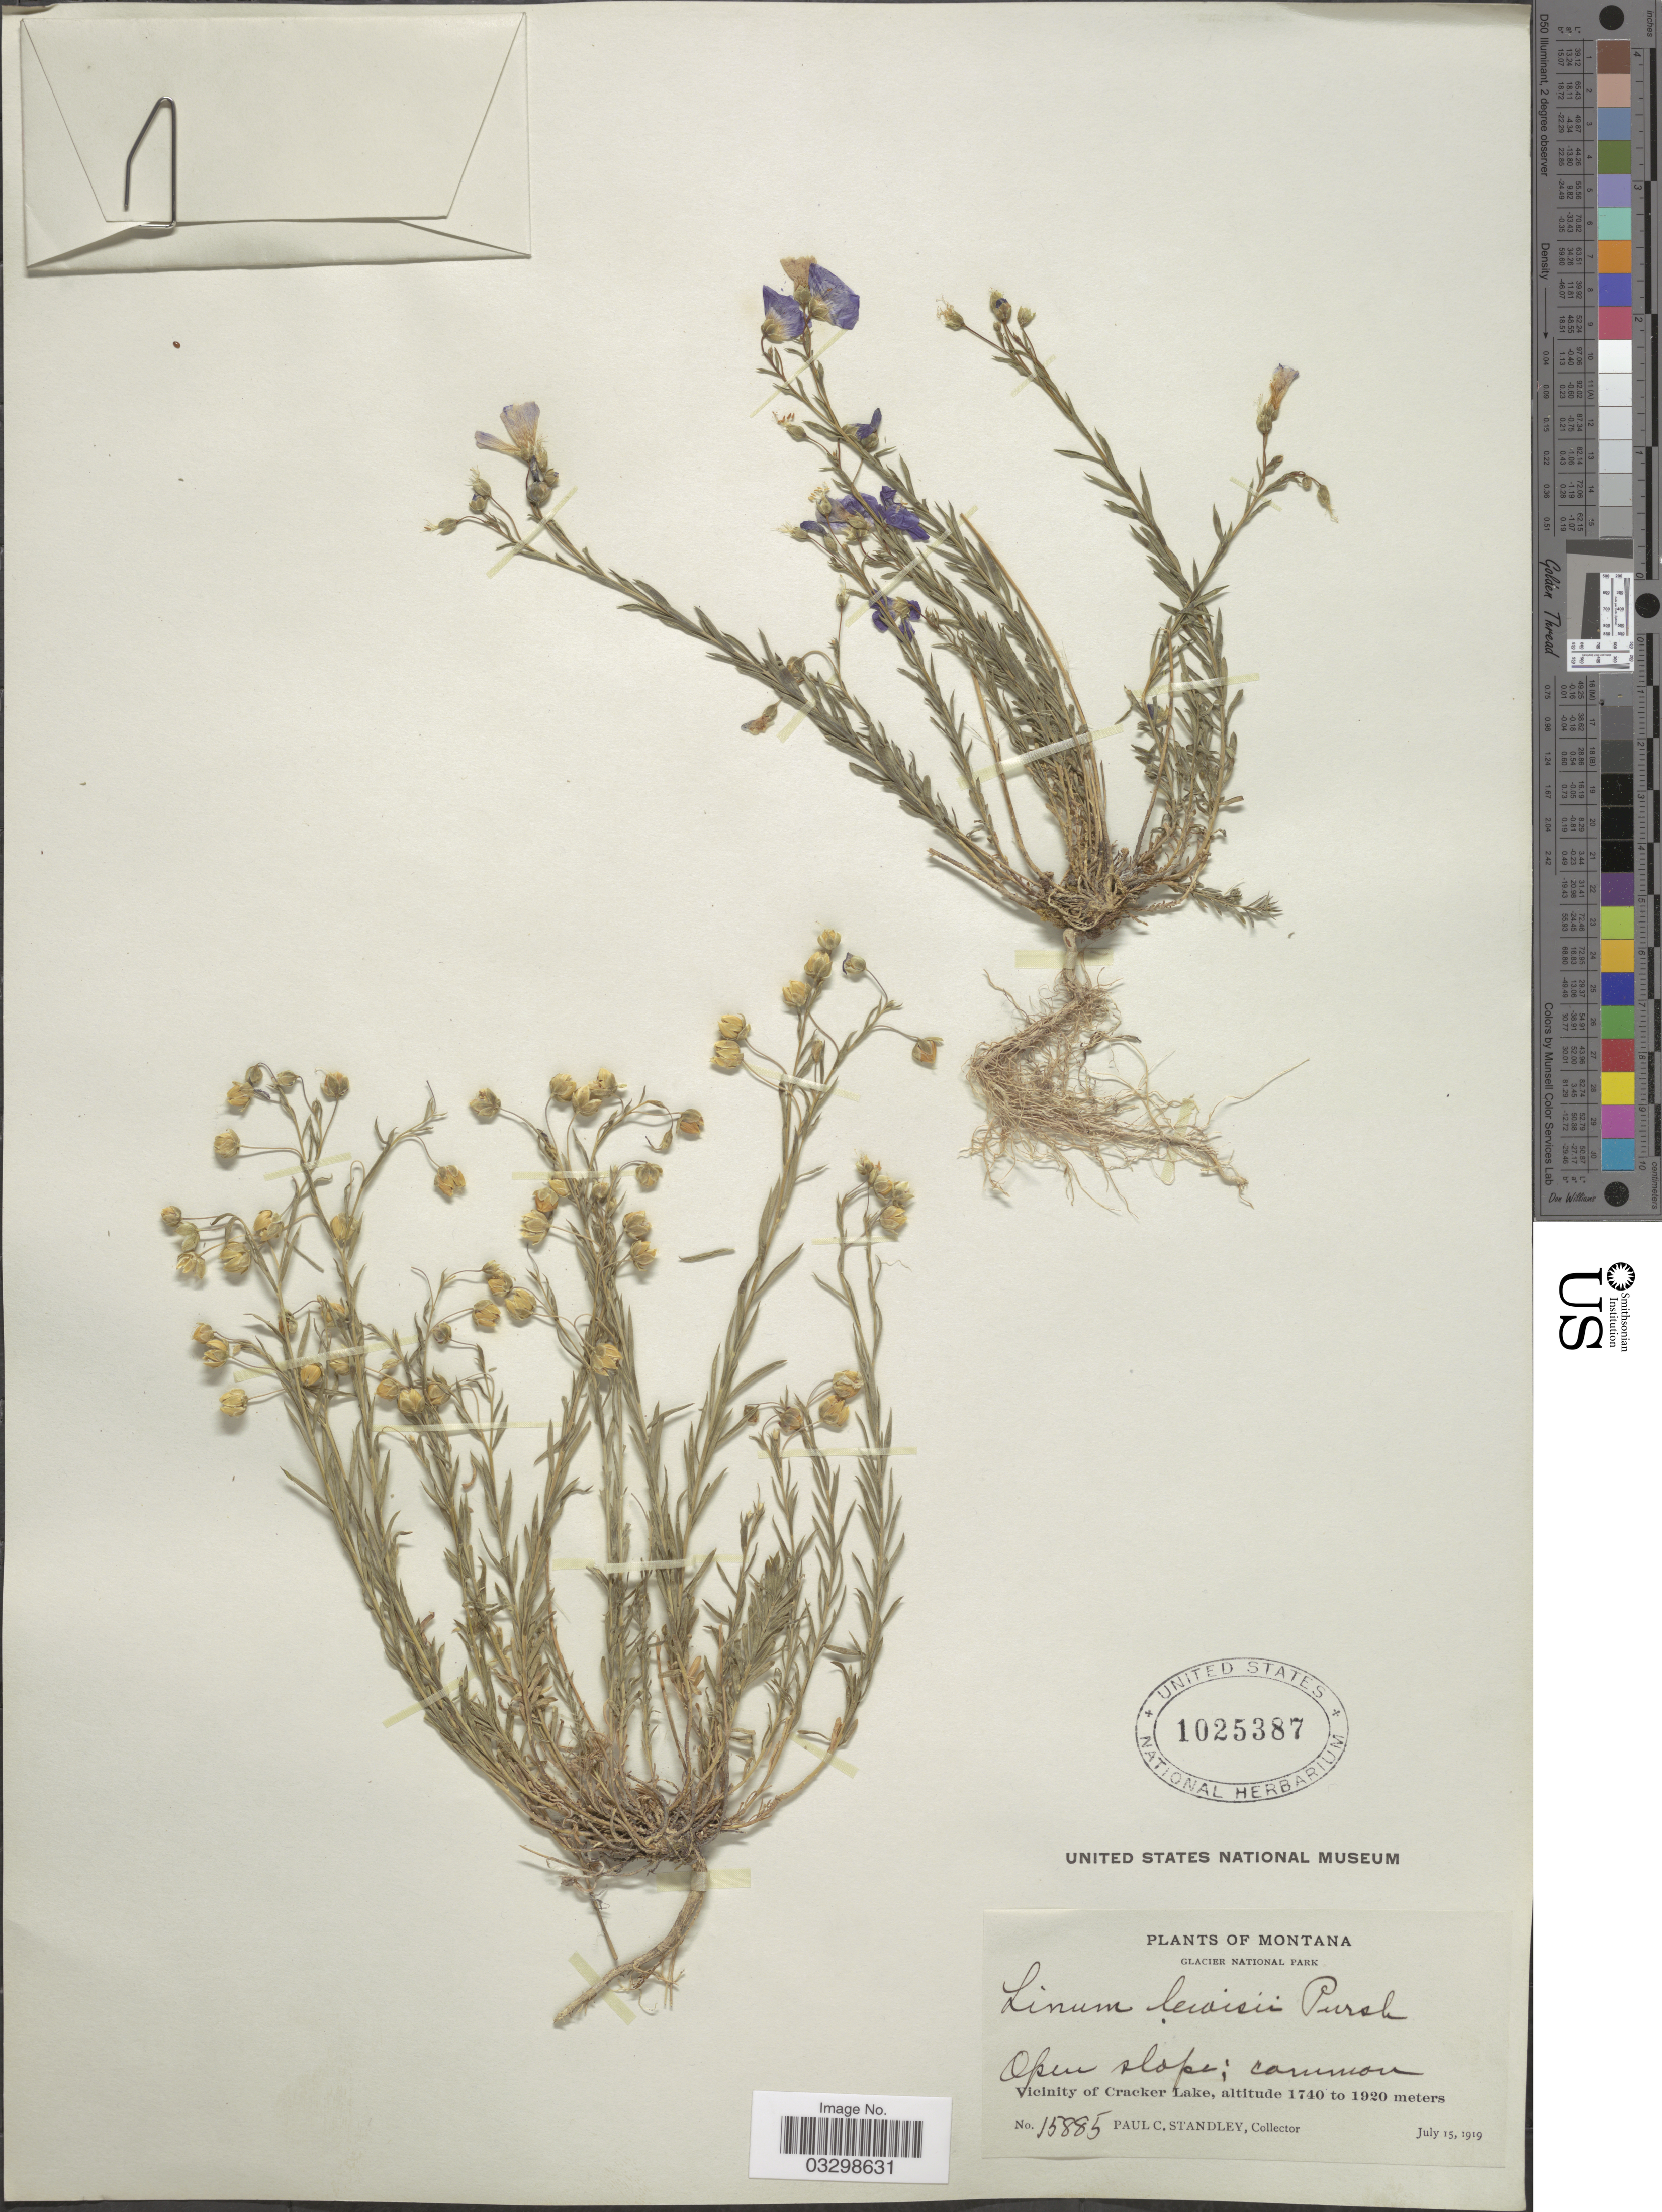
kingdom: Plantae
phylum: Tracheophyta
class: Magnoliopsida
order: Malpighiales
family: Linaceae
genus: Linum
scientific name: Linum lewisii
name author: Pursh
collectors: P. C. Standley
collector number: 15885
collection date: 1919-07-15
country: United States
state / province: Montana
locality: Glacier National Park. Vicinity of Cracker Lake.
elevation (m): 1740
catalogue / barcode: US 1025387